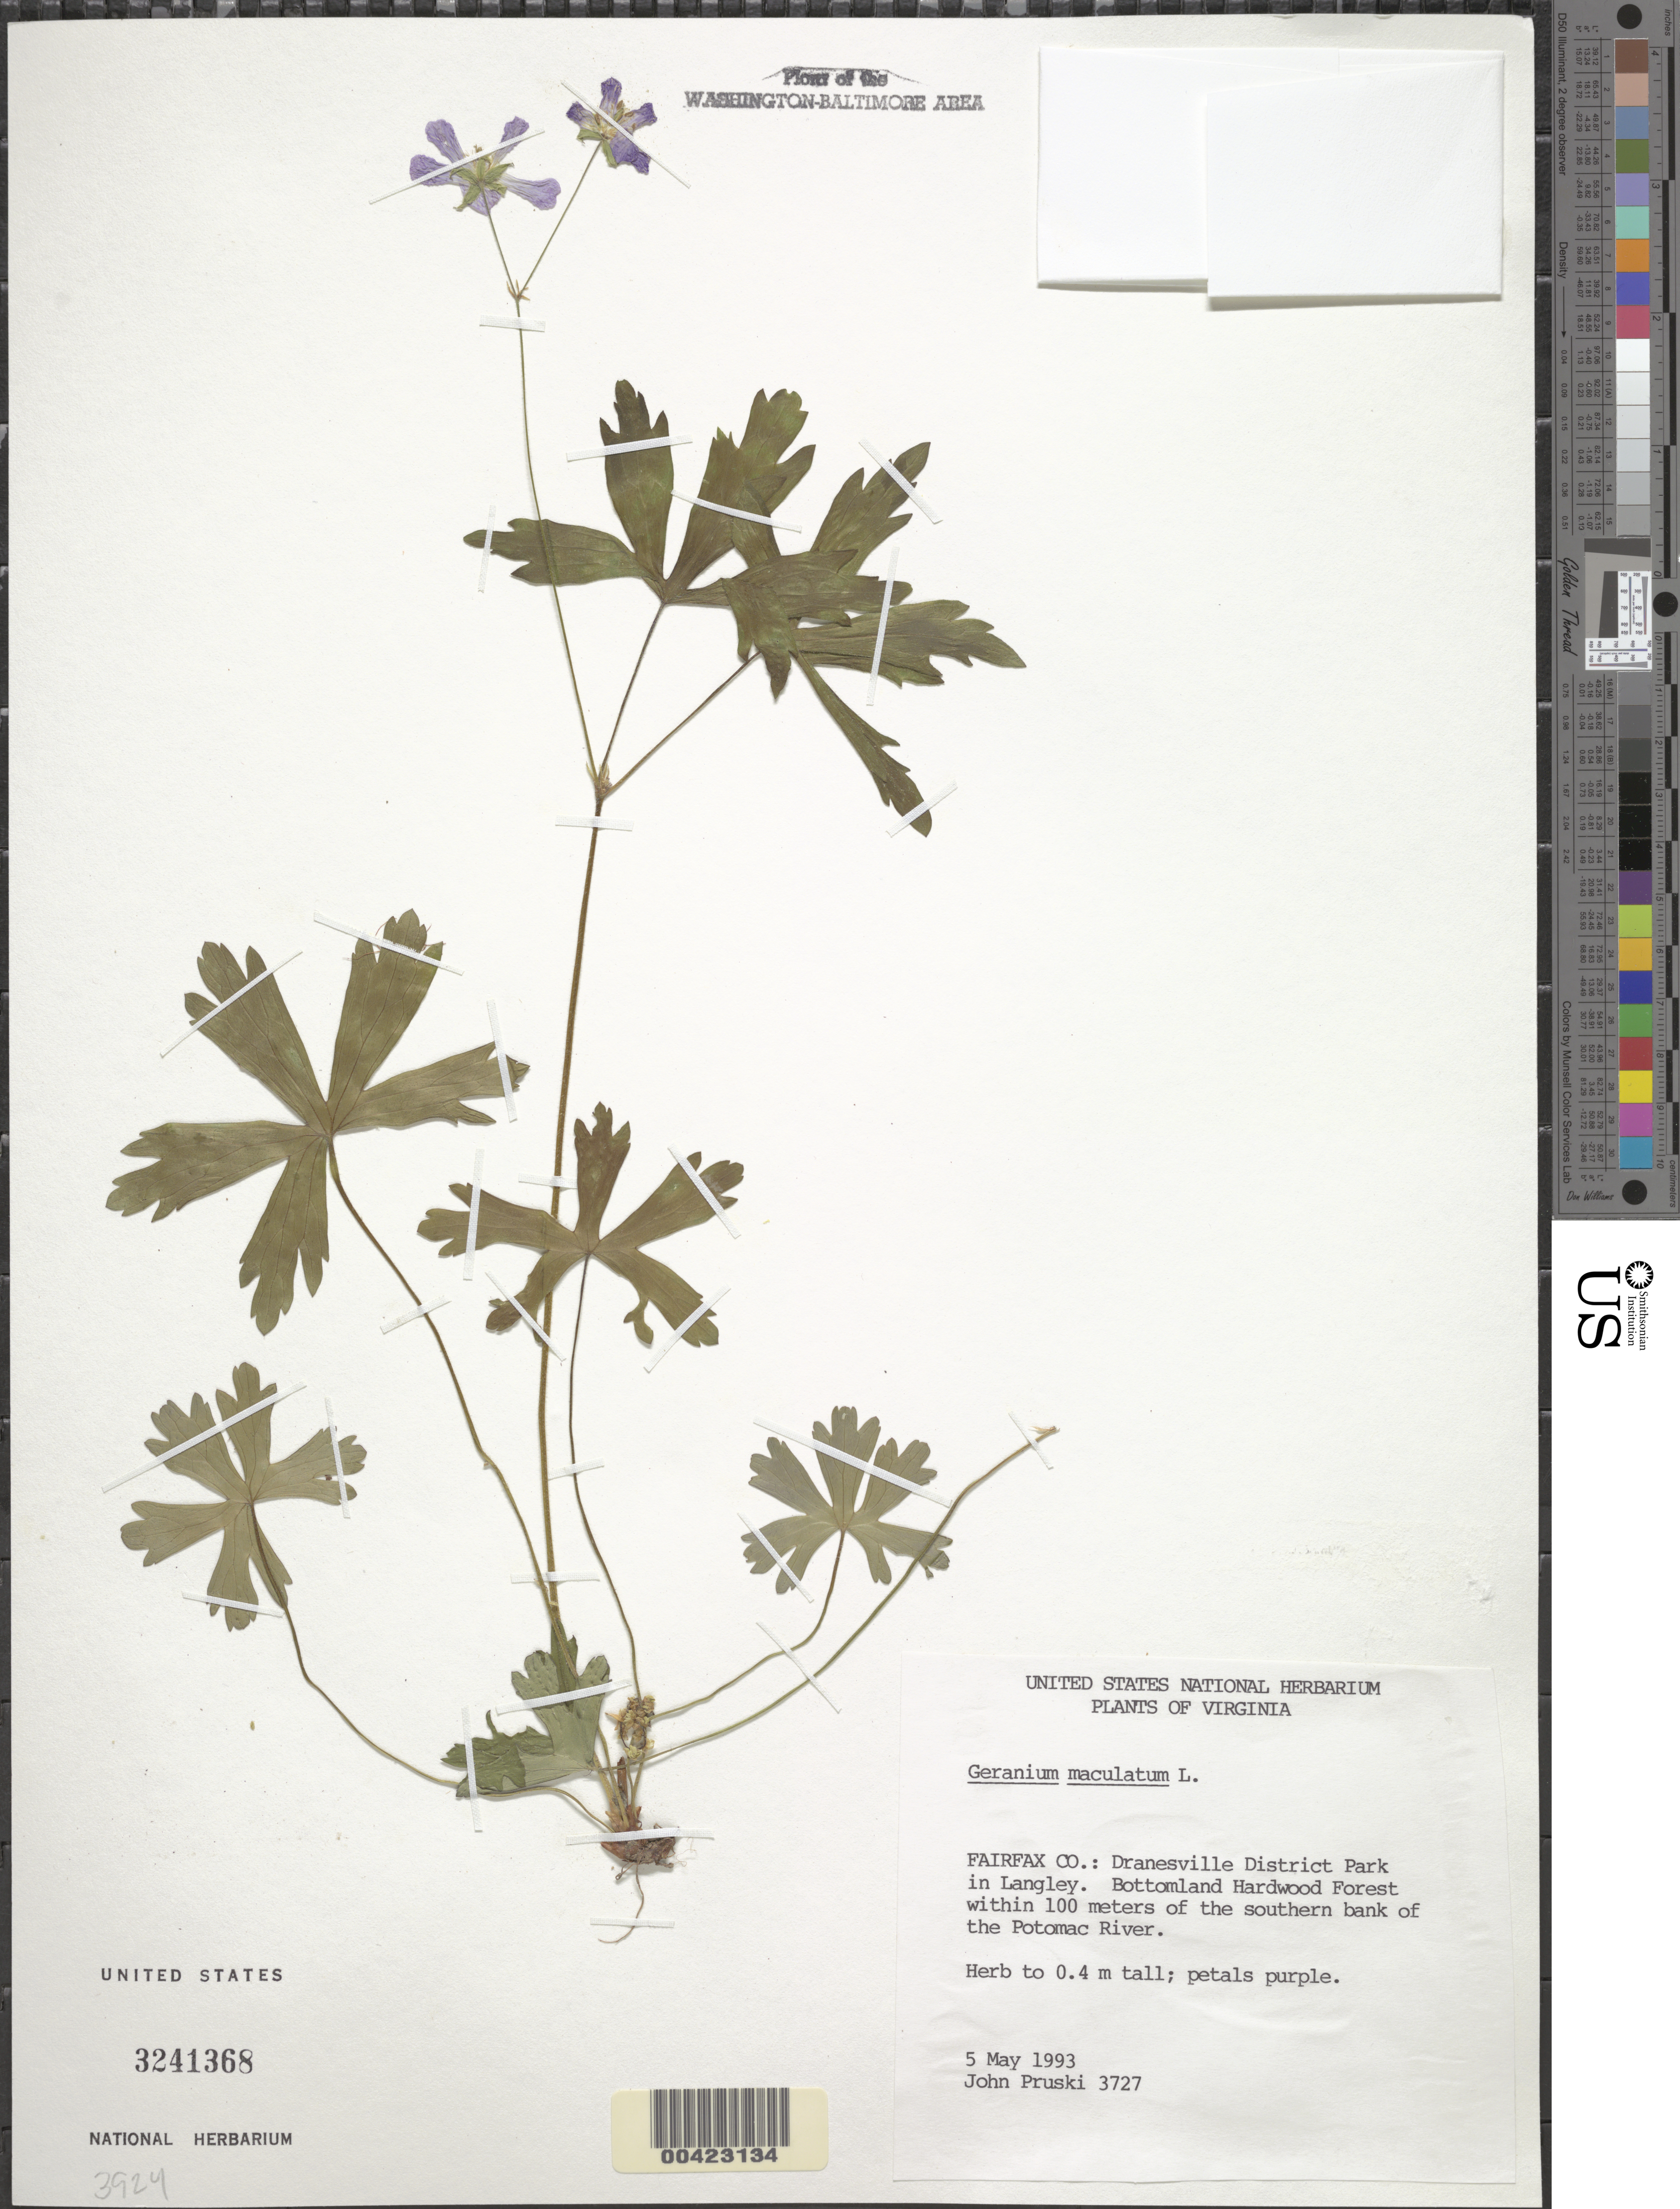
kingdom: Plantae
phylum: Tracheophyta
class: Magnoliopsida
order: Geraniales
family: Geraniaceae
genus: Geranium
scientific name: Geranium maculatum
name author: L.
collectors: J. F. Pruski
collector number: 3727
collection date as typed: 05 May 1993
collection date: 1993-05-05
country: United States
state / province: Virginia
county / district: Fairfax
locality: Dranesville District Park, in Langley (Scotts Run)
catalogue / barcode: US 3241368